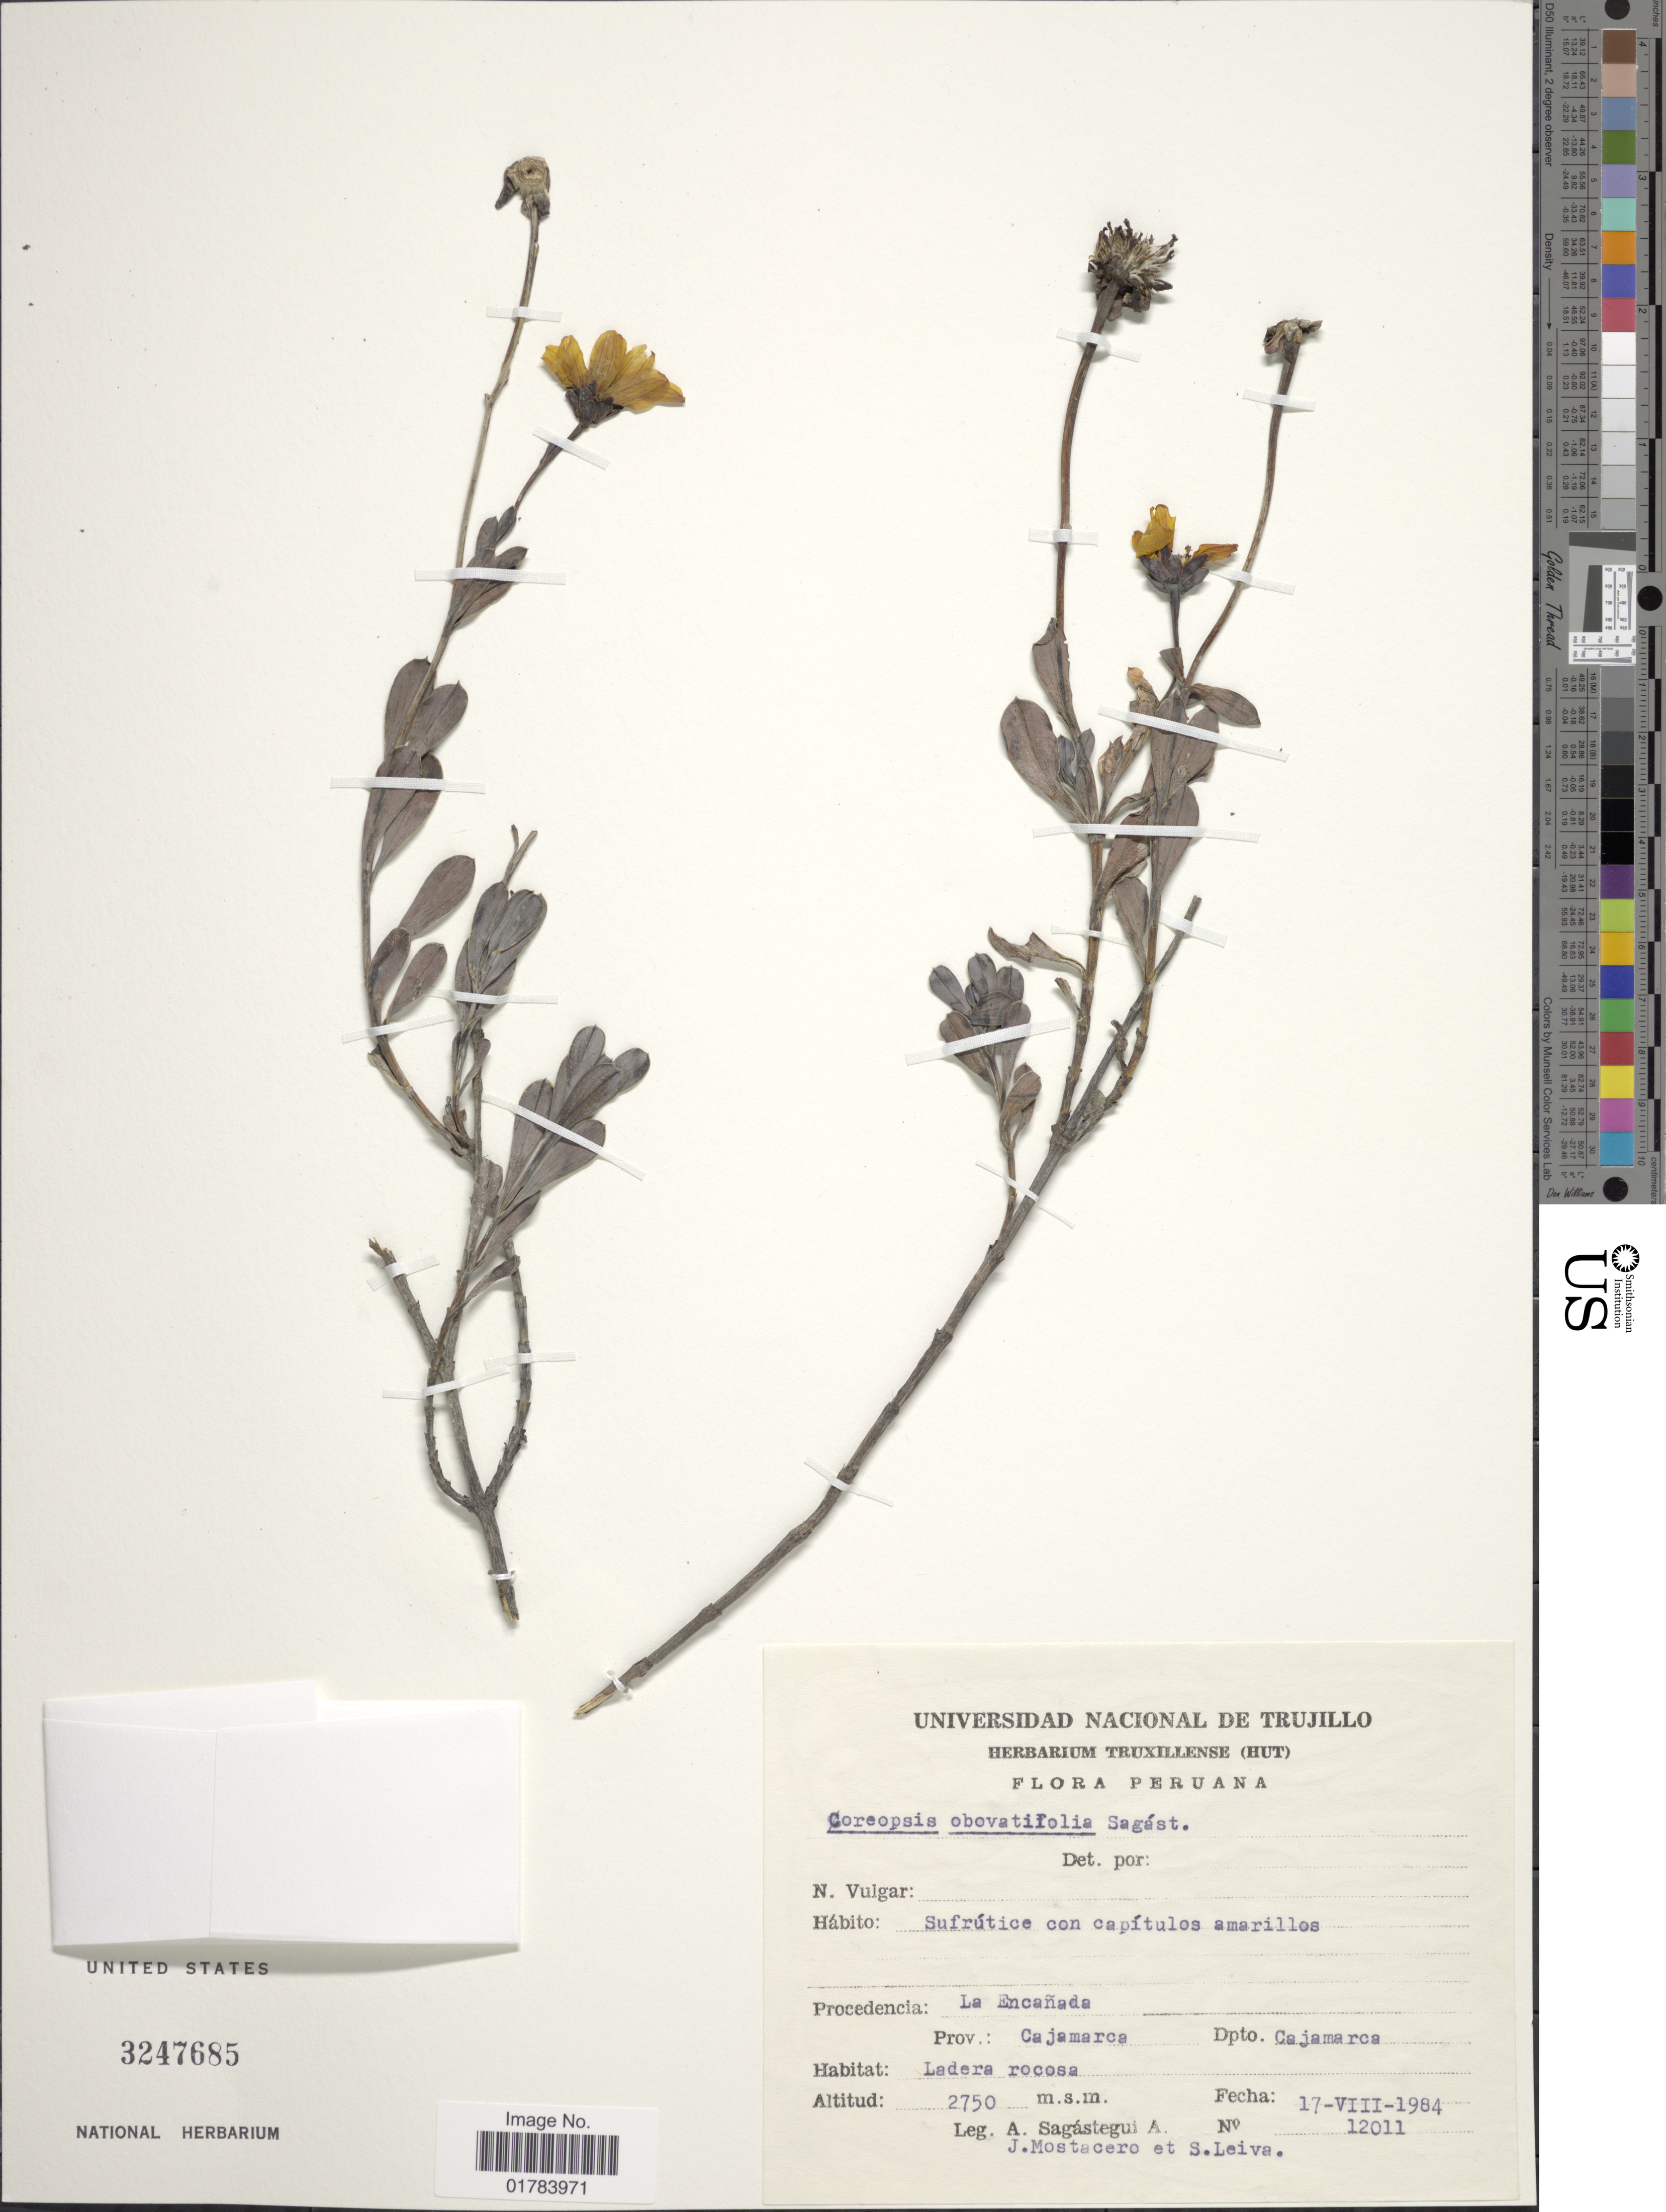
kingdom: Plantae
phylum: Tracheophyta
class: Magnoliopsida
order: Asterales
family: Asteraceae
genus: Coreopsis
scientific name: Coreopsis obovatifolia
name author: Sagást.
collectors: A. Sagástegui A., J. Mostacero & S. Leiva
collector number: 12011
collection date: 1984-08-17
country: Peru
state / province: Cajamarca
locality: Procedencia: La Encanada, Prov.: Cajamarca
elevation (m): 2750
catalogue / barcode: US 3247685